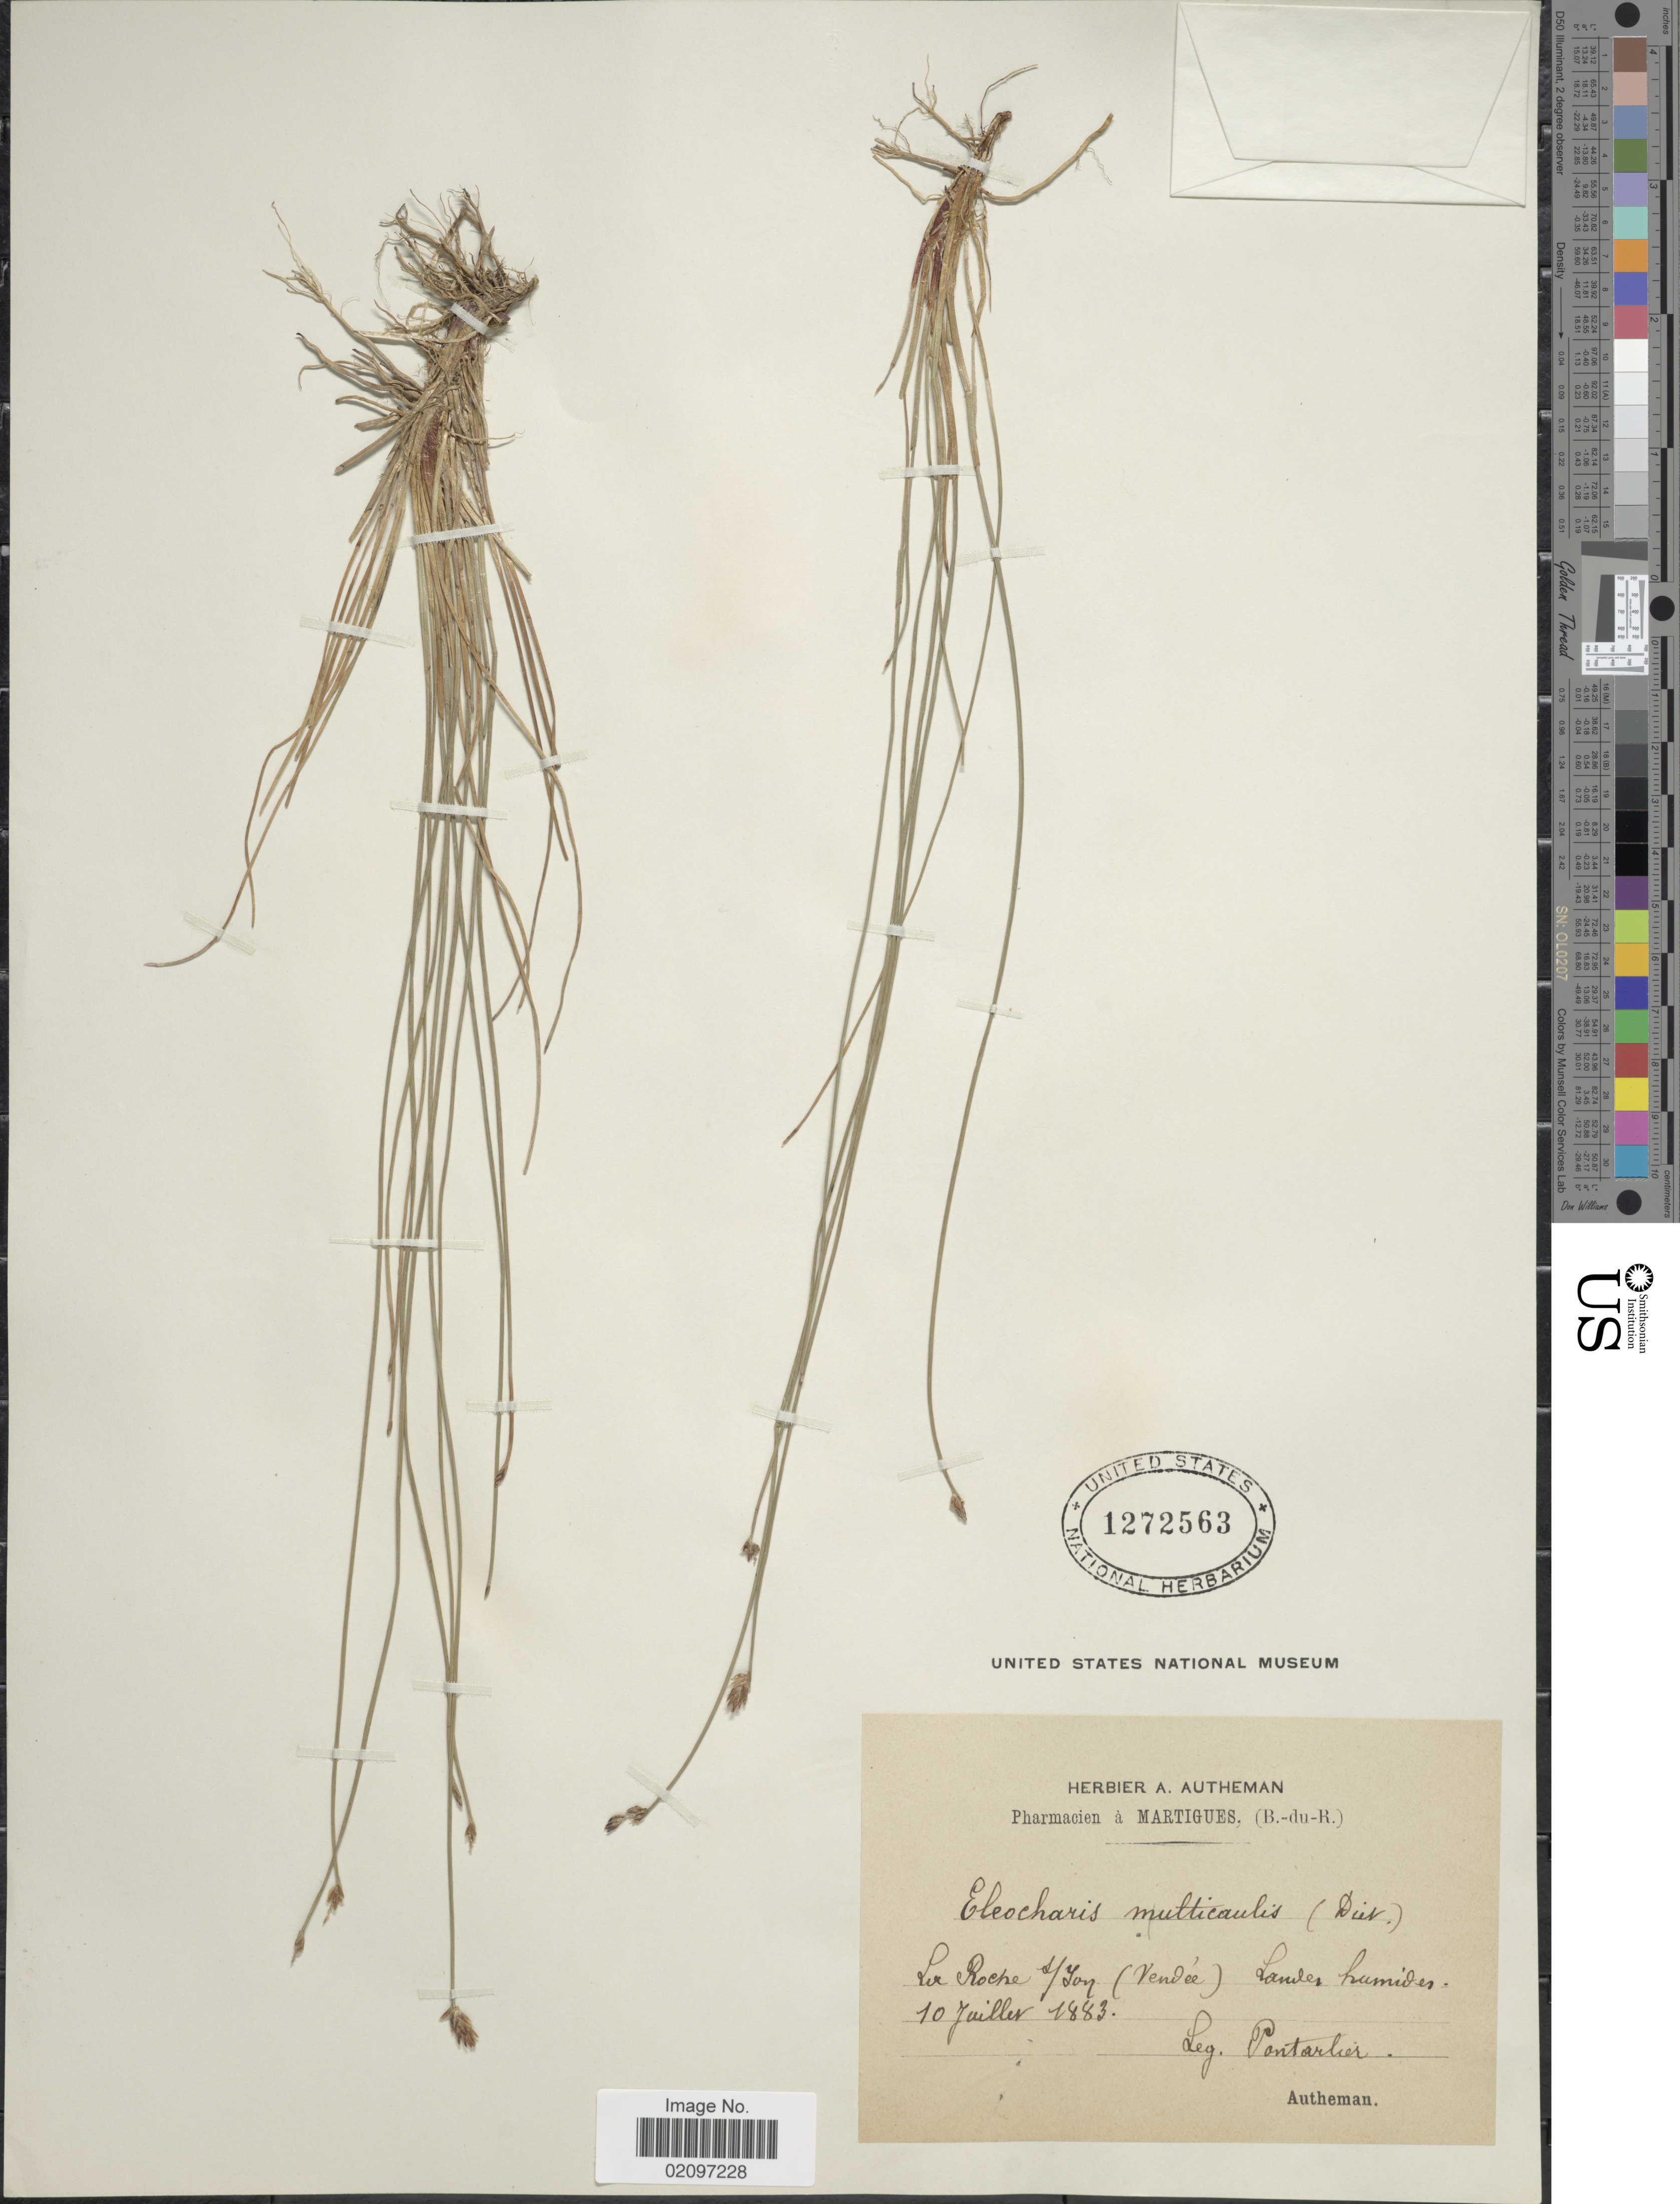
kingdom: Plantae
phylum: Tracheophyta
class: Liliopsida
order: Poales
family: Cyperaceae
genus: Eleocharis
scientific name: Eleocharis multicaulis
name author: (Sm.) Desv.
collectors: Pontarlier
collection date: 1883-07-10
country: France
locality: Pharmacien a Martigues (B,-du-R), Lir Roche S/son (Venvee) Lauwer humides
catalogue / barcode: US 1272563